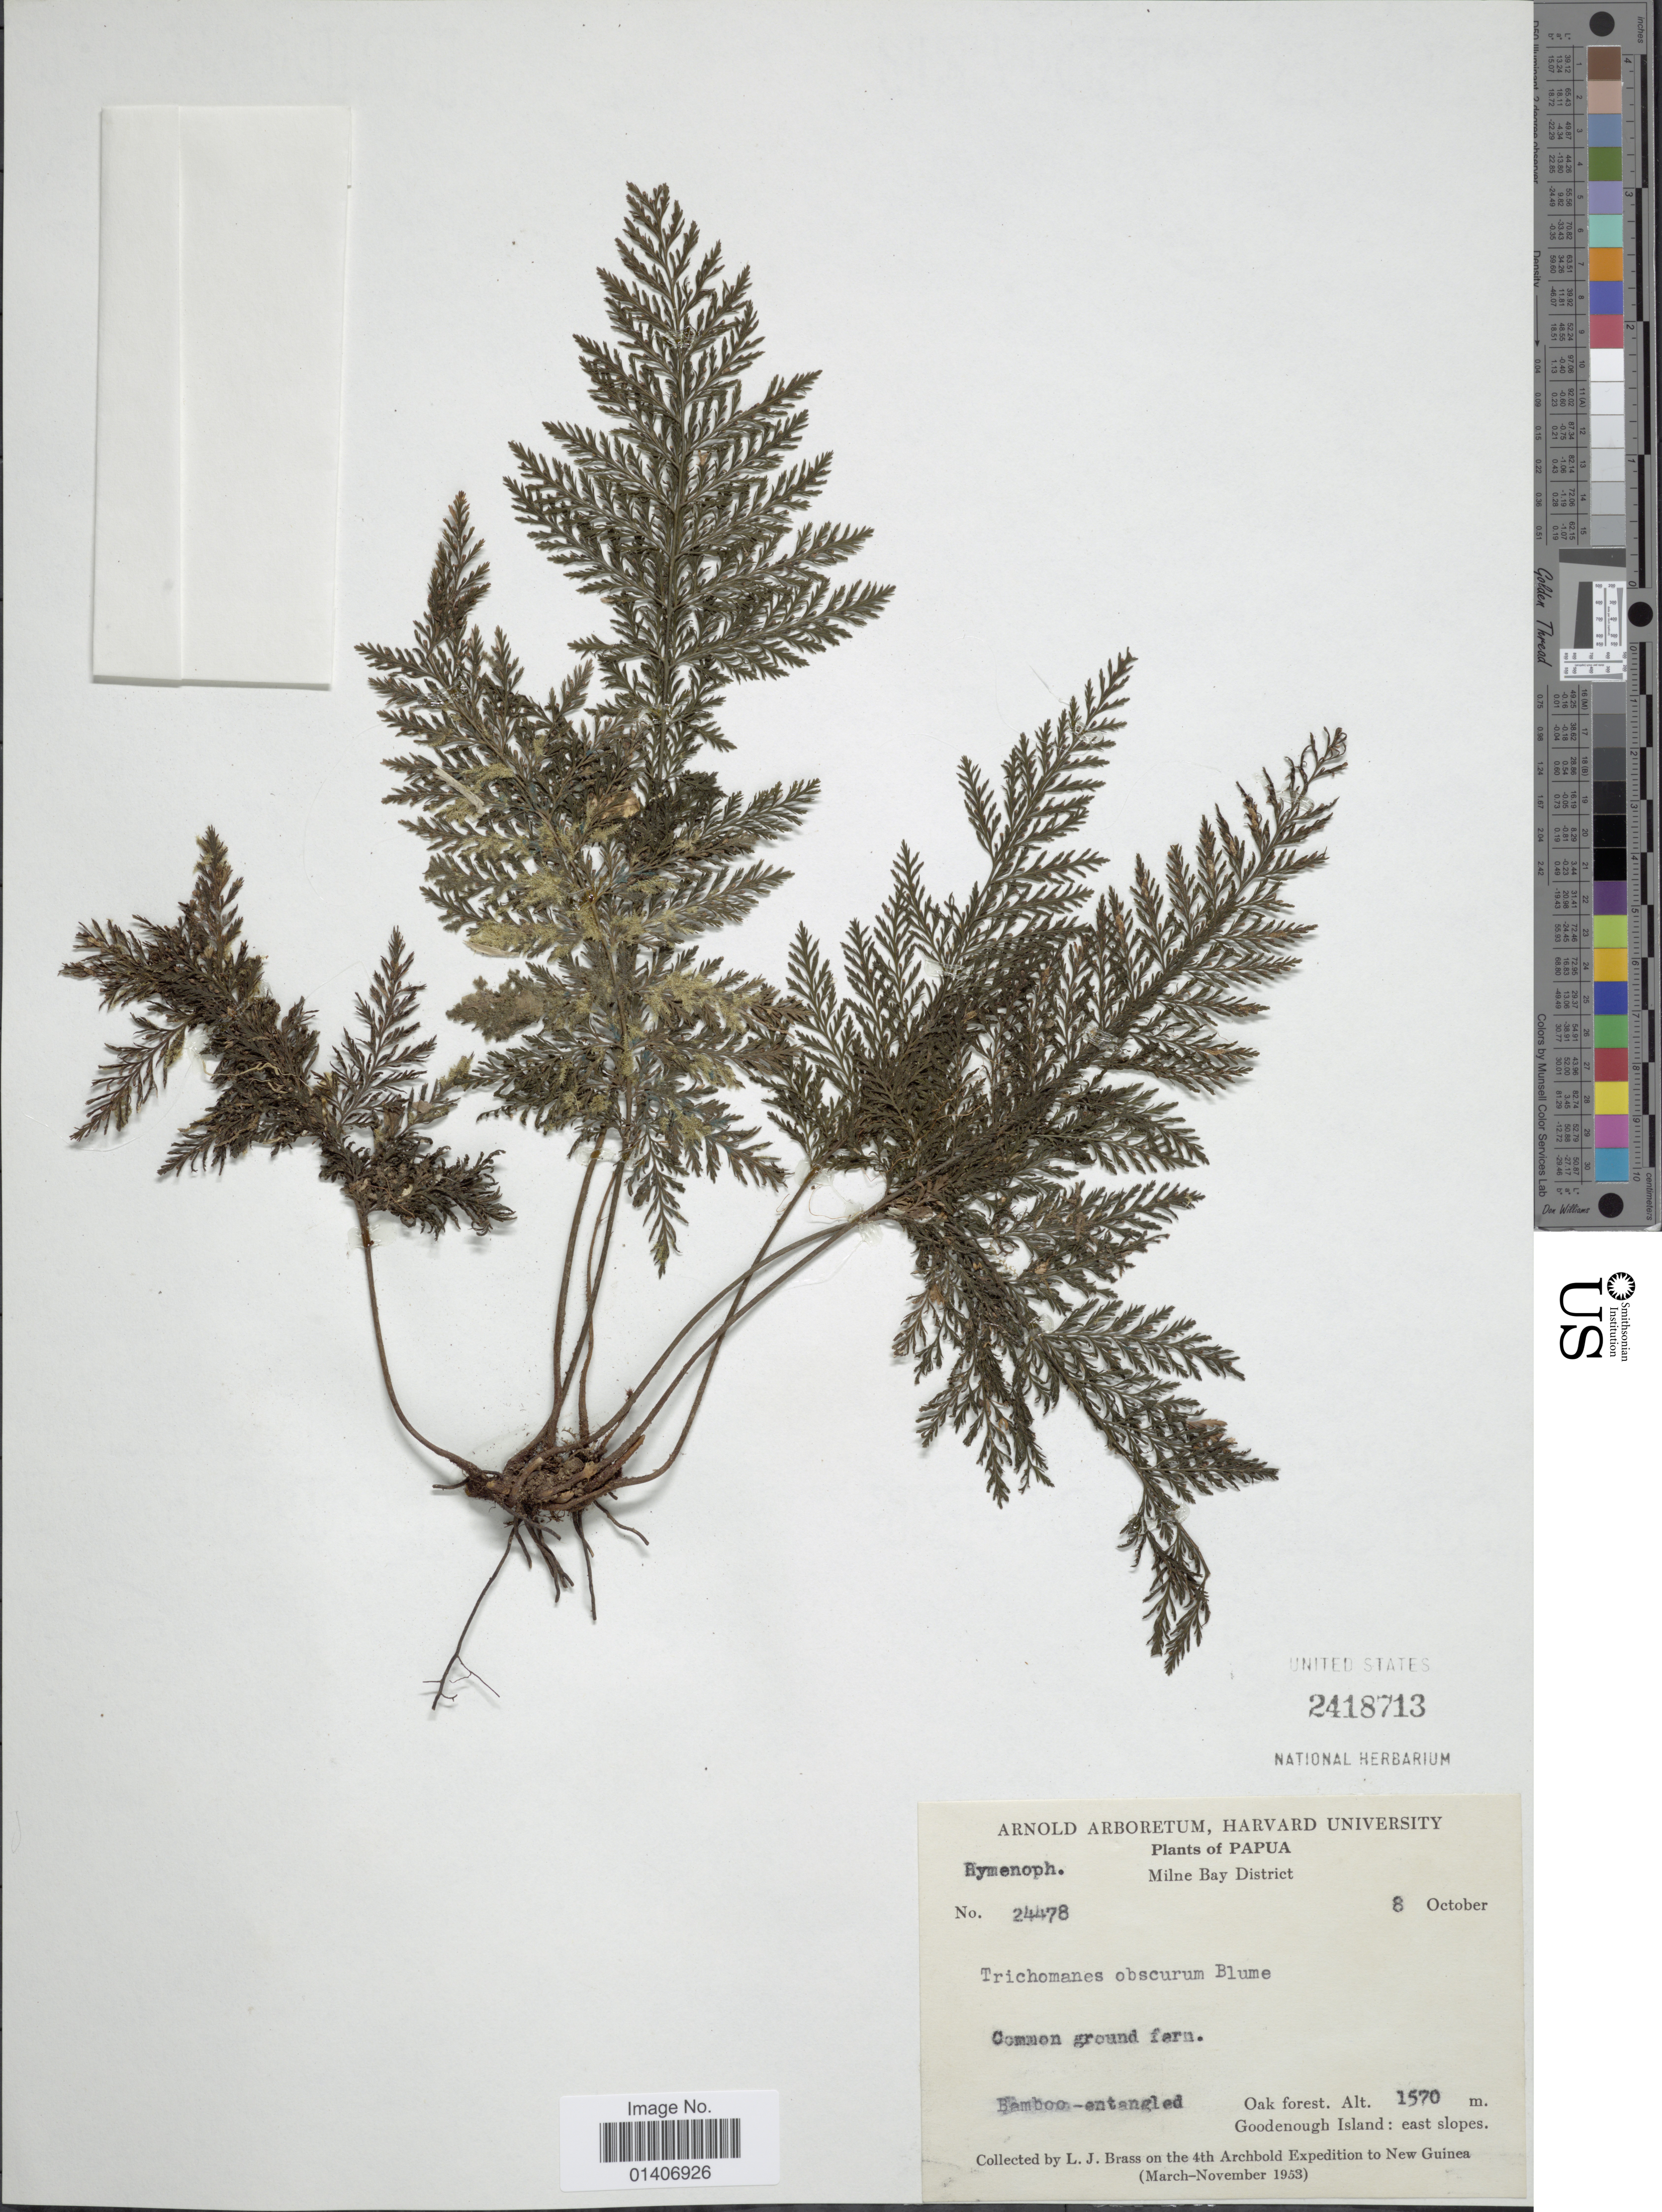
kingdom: Plantae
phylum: Tracheophyta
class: Polypodiopsida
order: Hymenophyllales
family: Hymenophyllaceae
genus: Abrodictyum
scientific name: Abrodictyum obscurum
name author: (Blume) Ebihara & K. Iwats.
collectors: L. J. Brass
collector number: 24478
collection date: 1953-10-08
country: Papua New Guinea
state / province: Milne Bay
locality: Papua, Milne Bay District, Bamboo-engtangled, Oak Forest, Goodenough Island: East slopes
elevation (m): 1570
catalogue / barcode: US 2418713